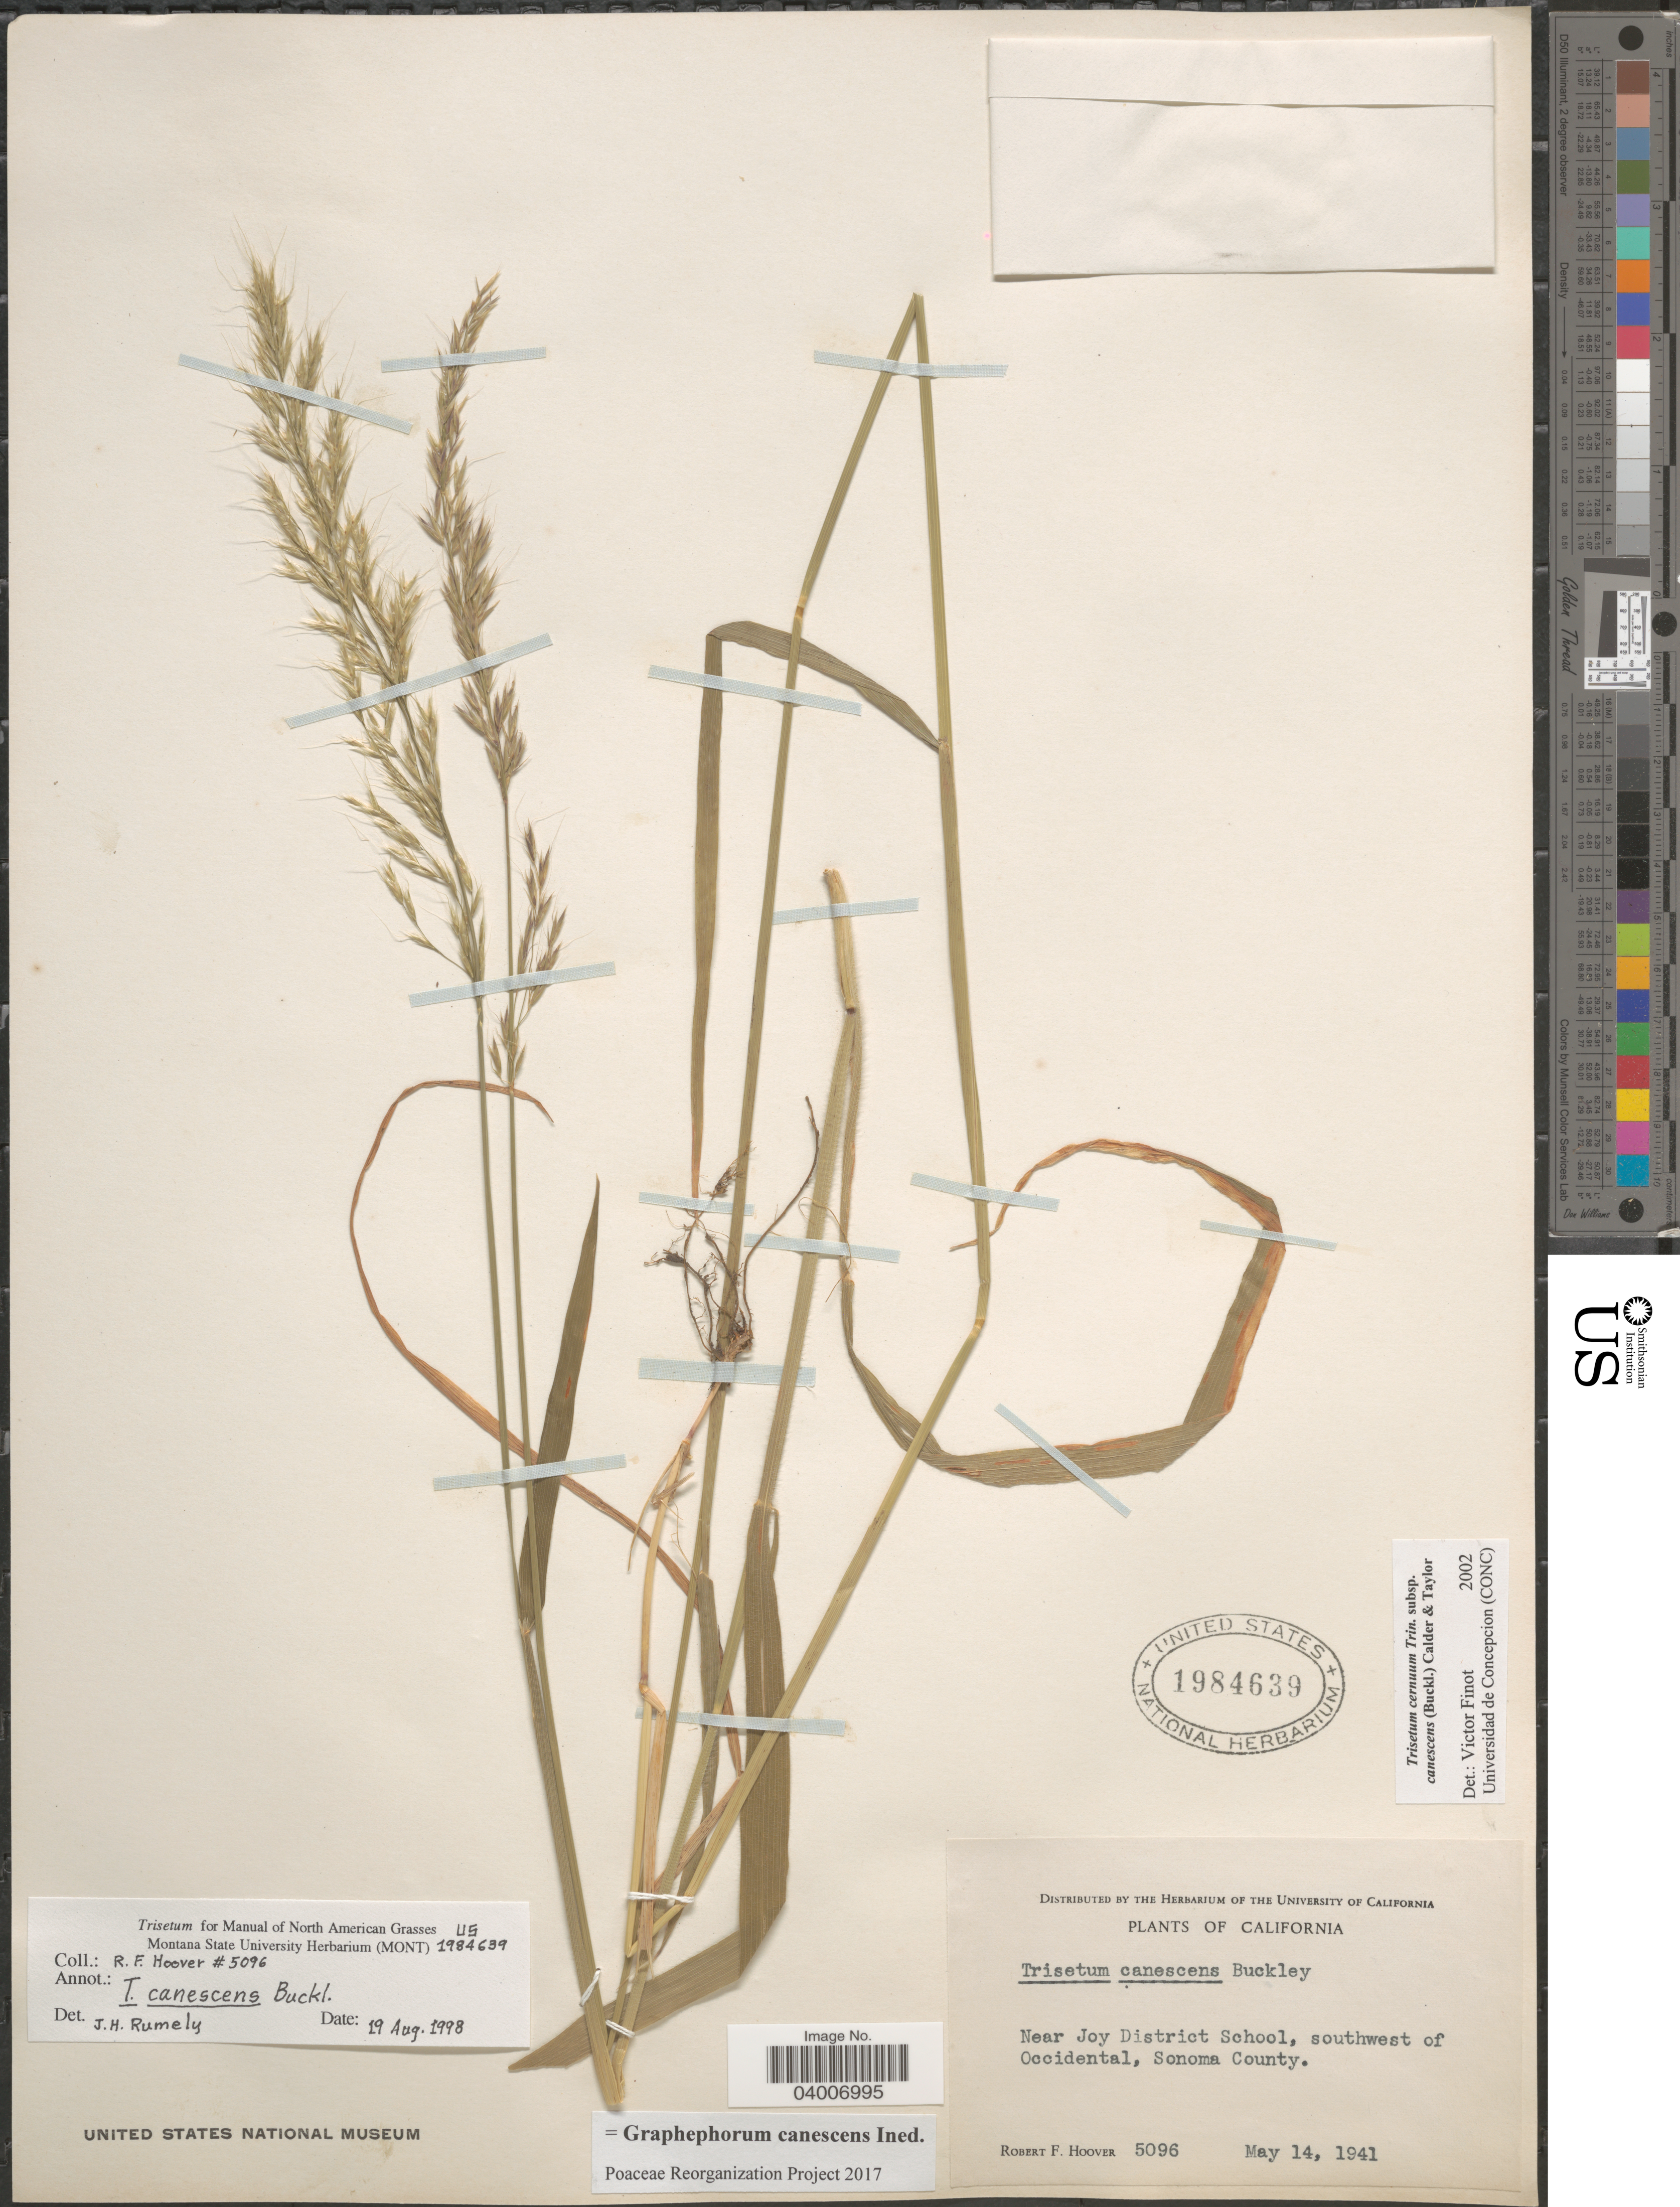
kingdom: Plantae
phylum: Tracheophyta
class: Liliopsida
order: Poales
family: Poaceae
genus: Graphephorum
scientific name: Graphephorum canescens ined.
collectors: R. F. Hoover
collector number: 5096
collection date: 1941-05-14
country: United States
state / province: California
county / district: Sonoma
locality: Near Joy District School, southwest of Occidental, Sonoma County.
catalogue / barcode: US 1984639